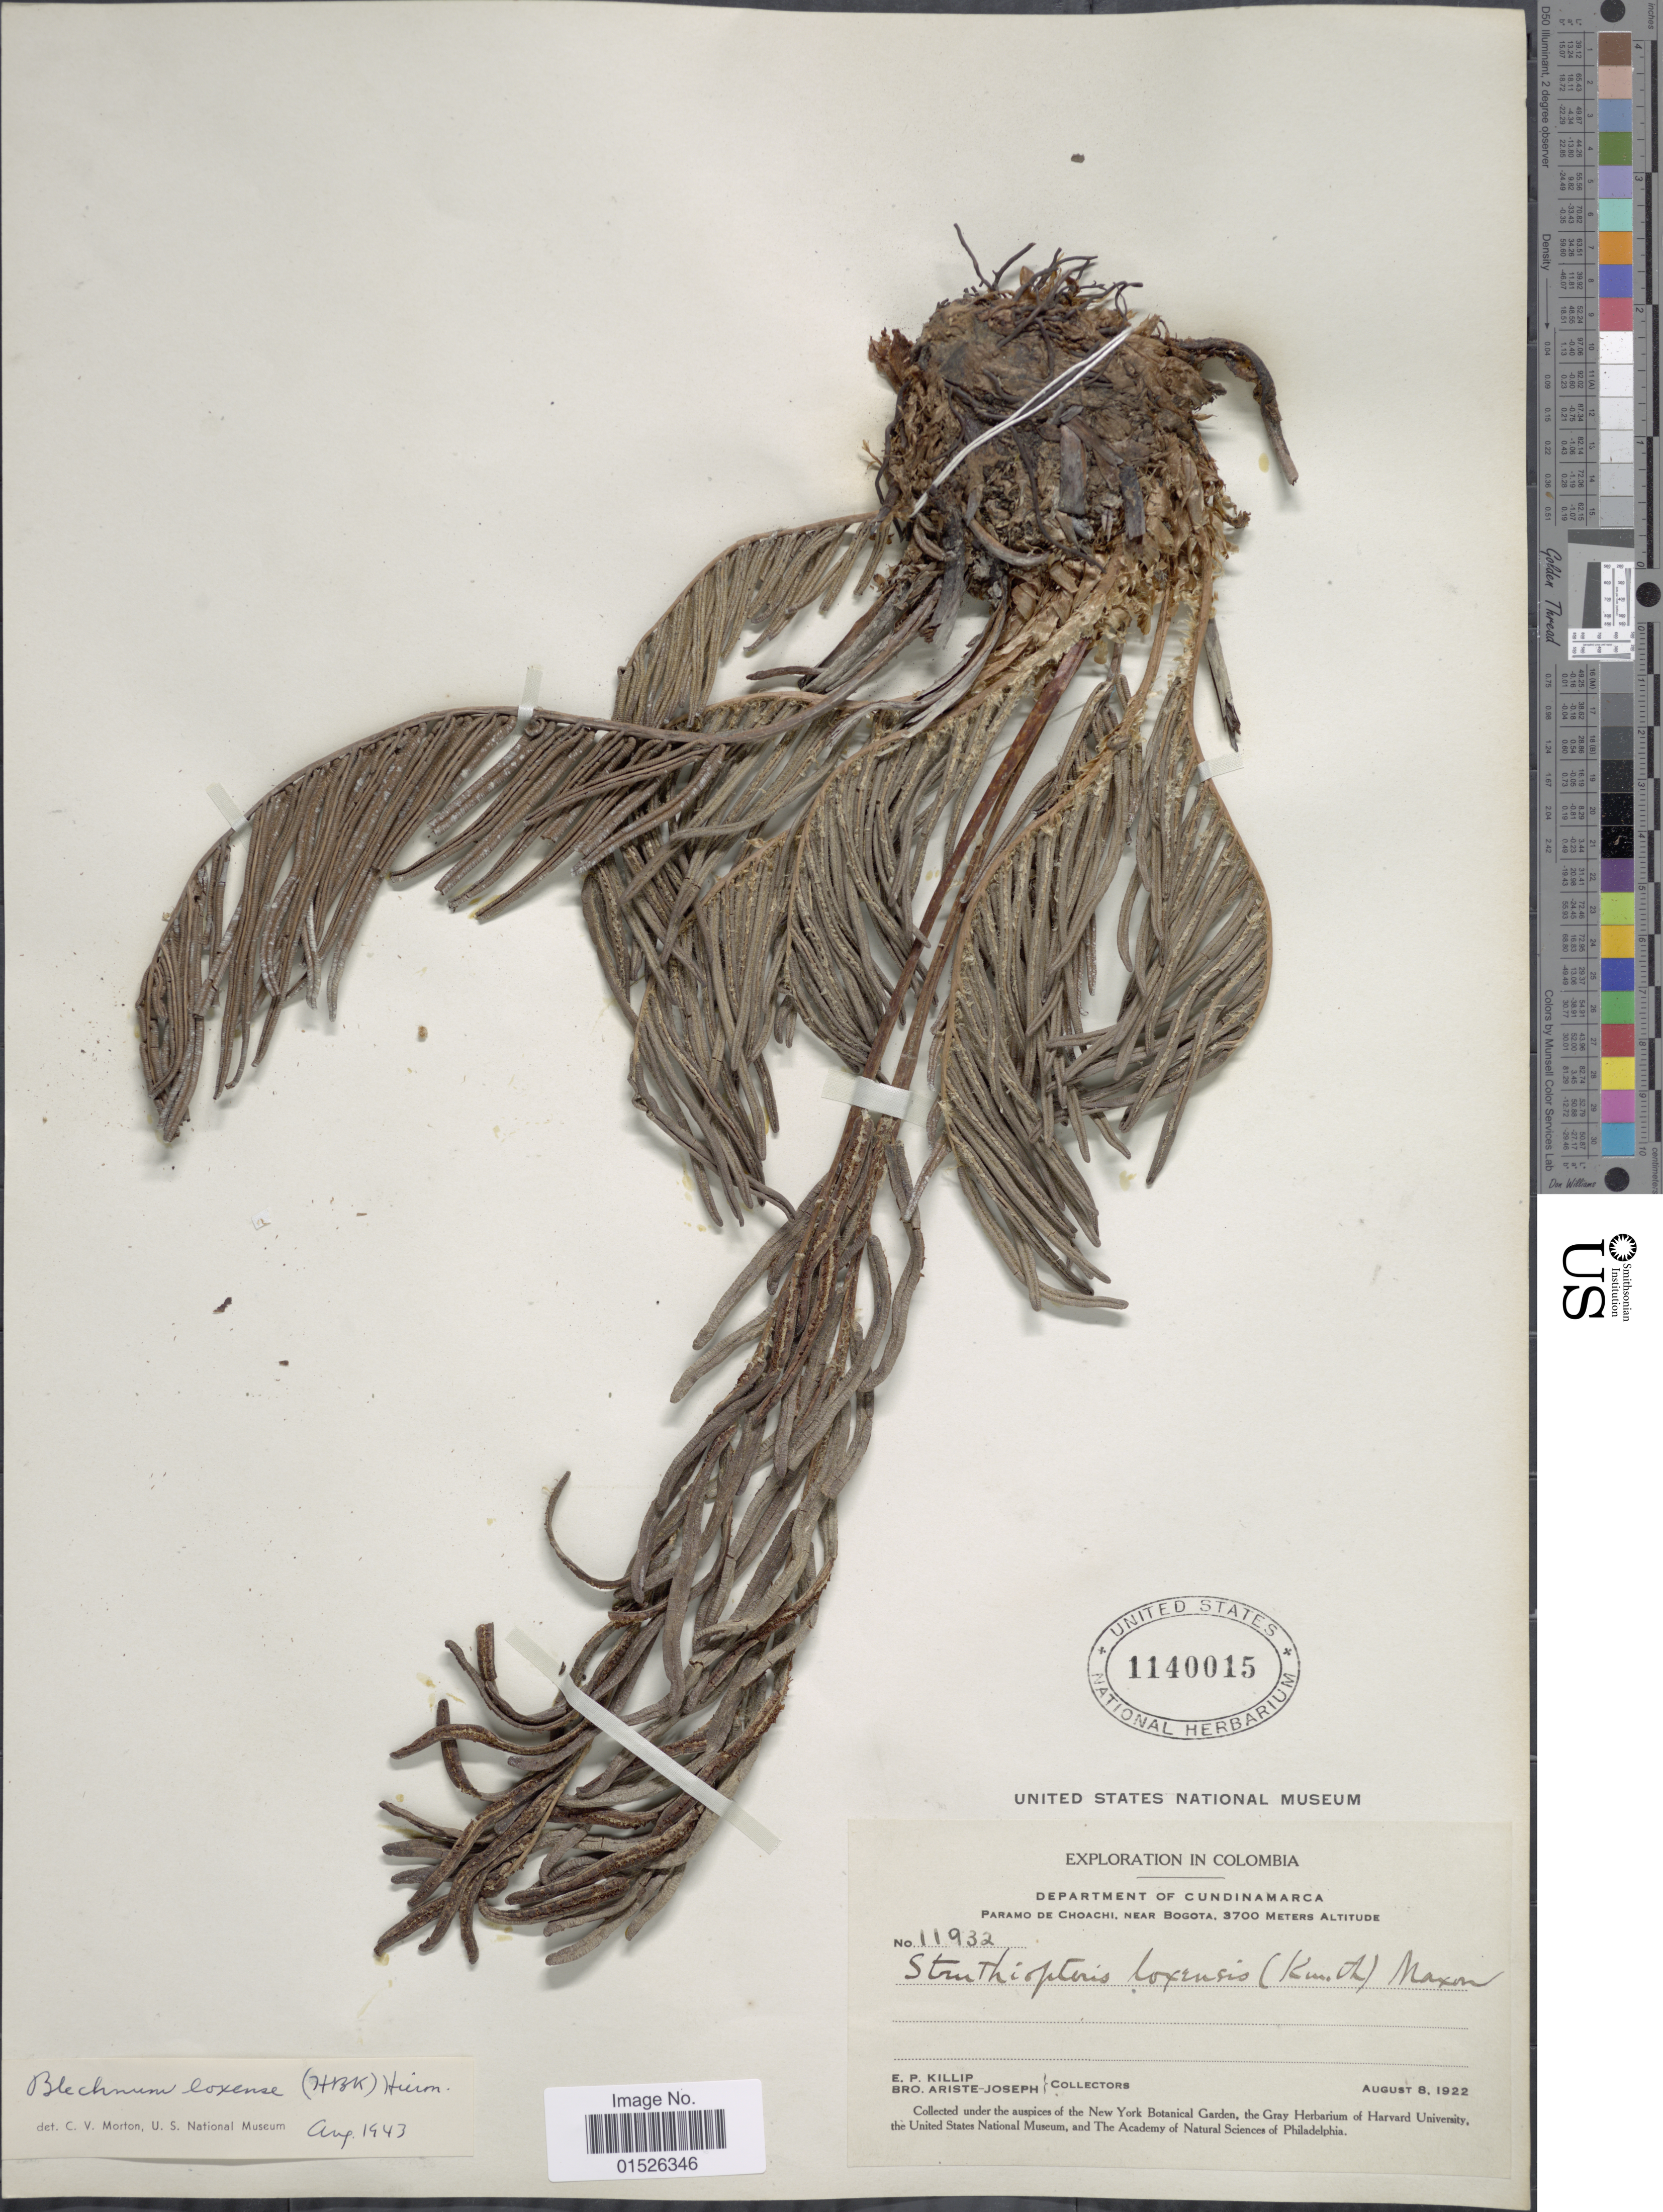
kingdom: Plantae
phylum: Tracheophyta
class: Polypodiopsida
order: Polypodiales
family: Blechnaceae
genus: Blechnum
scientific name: Blechnum loxense var. loxense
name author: (Kunth) Hook. ex Salomon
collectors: E. P. Killip & Bro. Ariste-Joseph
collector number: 11932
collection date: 1922-08-08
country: Colombia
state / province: Cundinamarca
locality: Colombia, Department of Cundinamarca, Paramo de Choachi, near Bogota.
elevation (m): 3700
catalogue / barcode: US 1140015